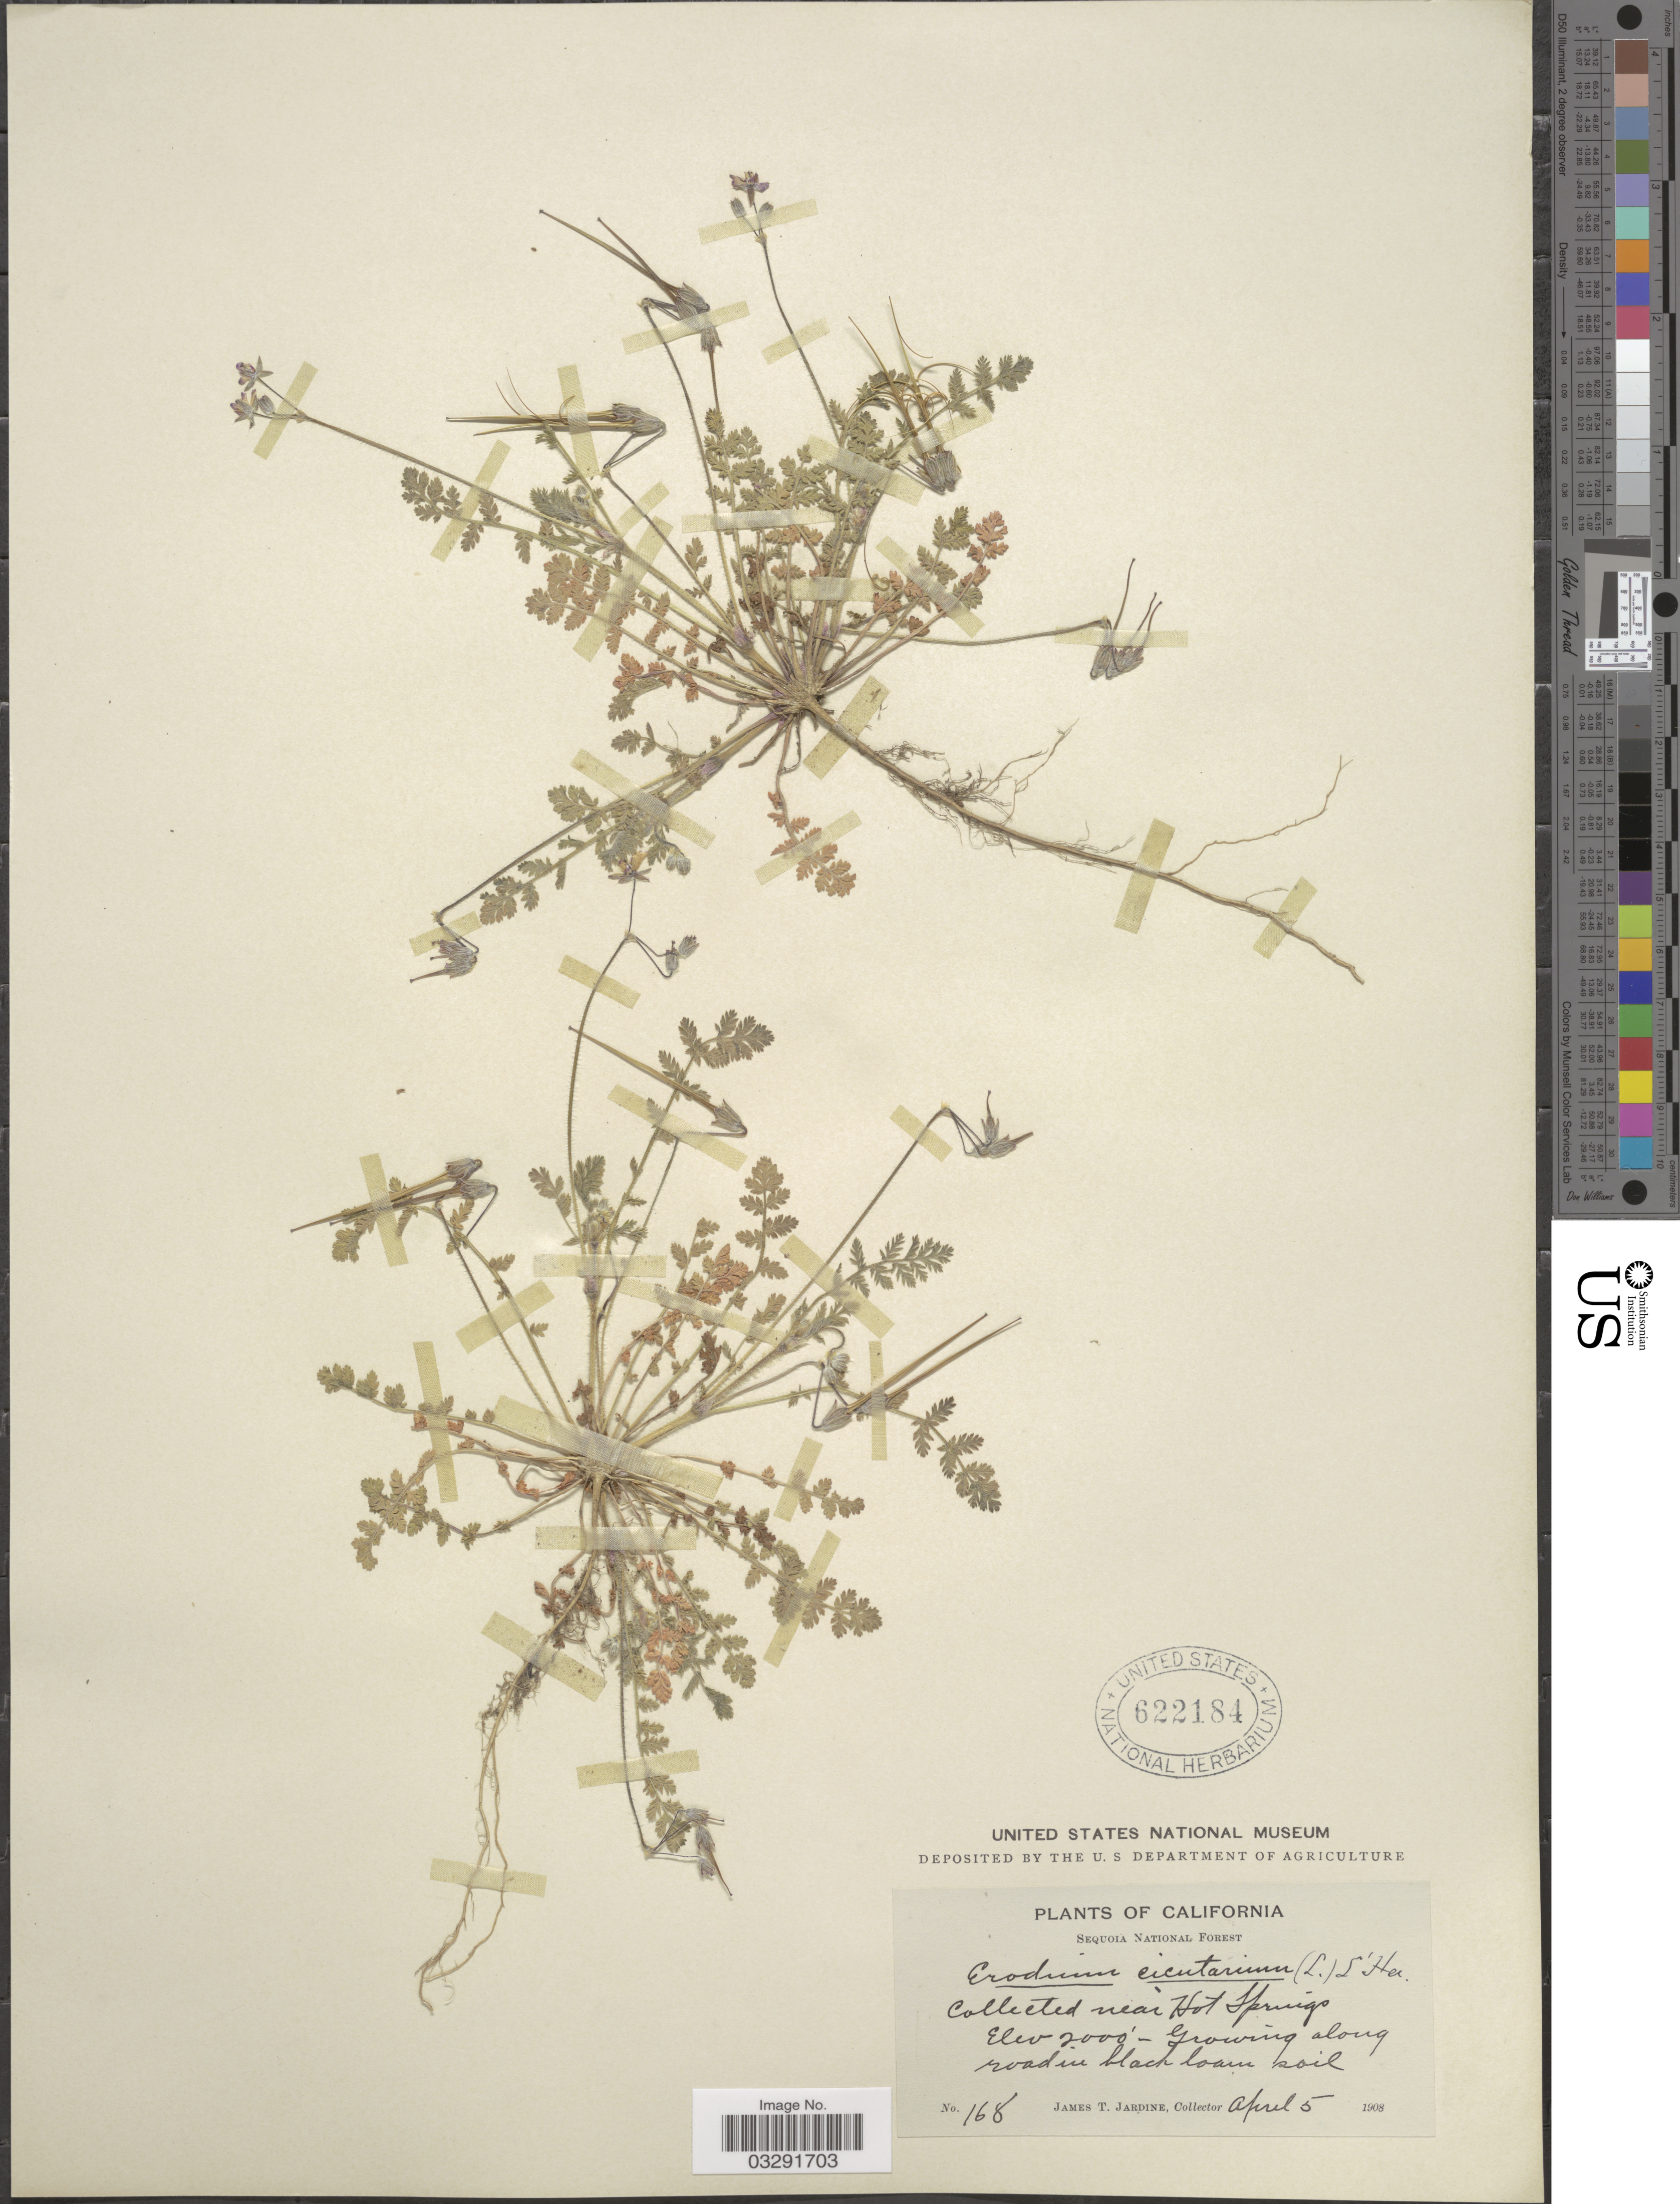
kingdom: Plantae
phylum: Tracheophyta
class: Magnoliopsida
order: Geraniales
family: Geraniaceae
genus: Erodium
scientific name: Erodium cicutarium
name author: (L.) L'Hér.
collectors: J. T. Jardine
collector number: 168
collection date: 1908-04-05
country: United States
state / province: California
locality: Sequoia National Forest. Near Hot Springs.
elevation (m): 610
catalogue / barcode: US 622184